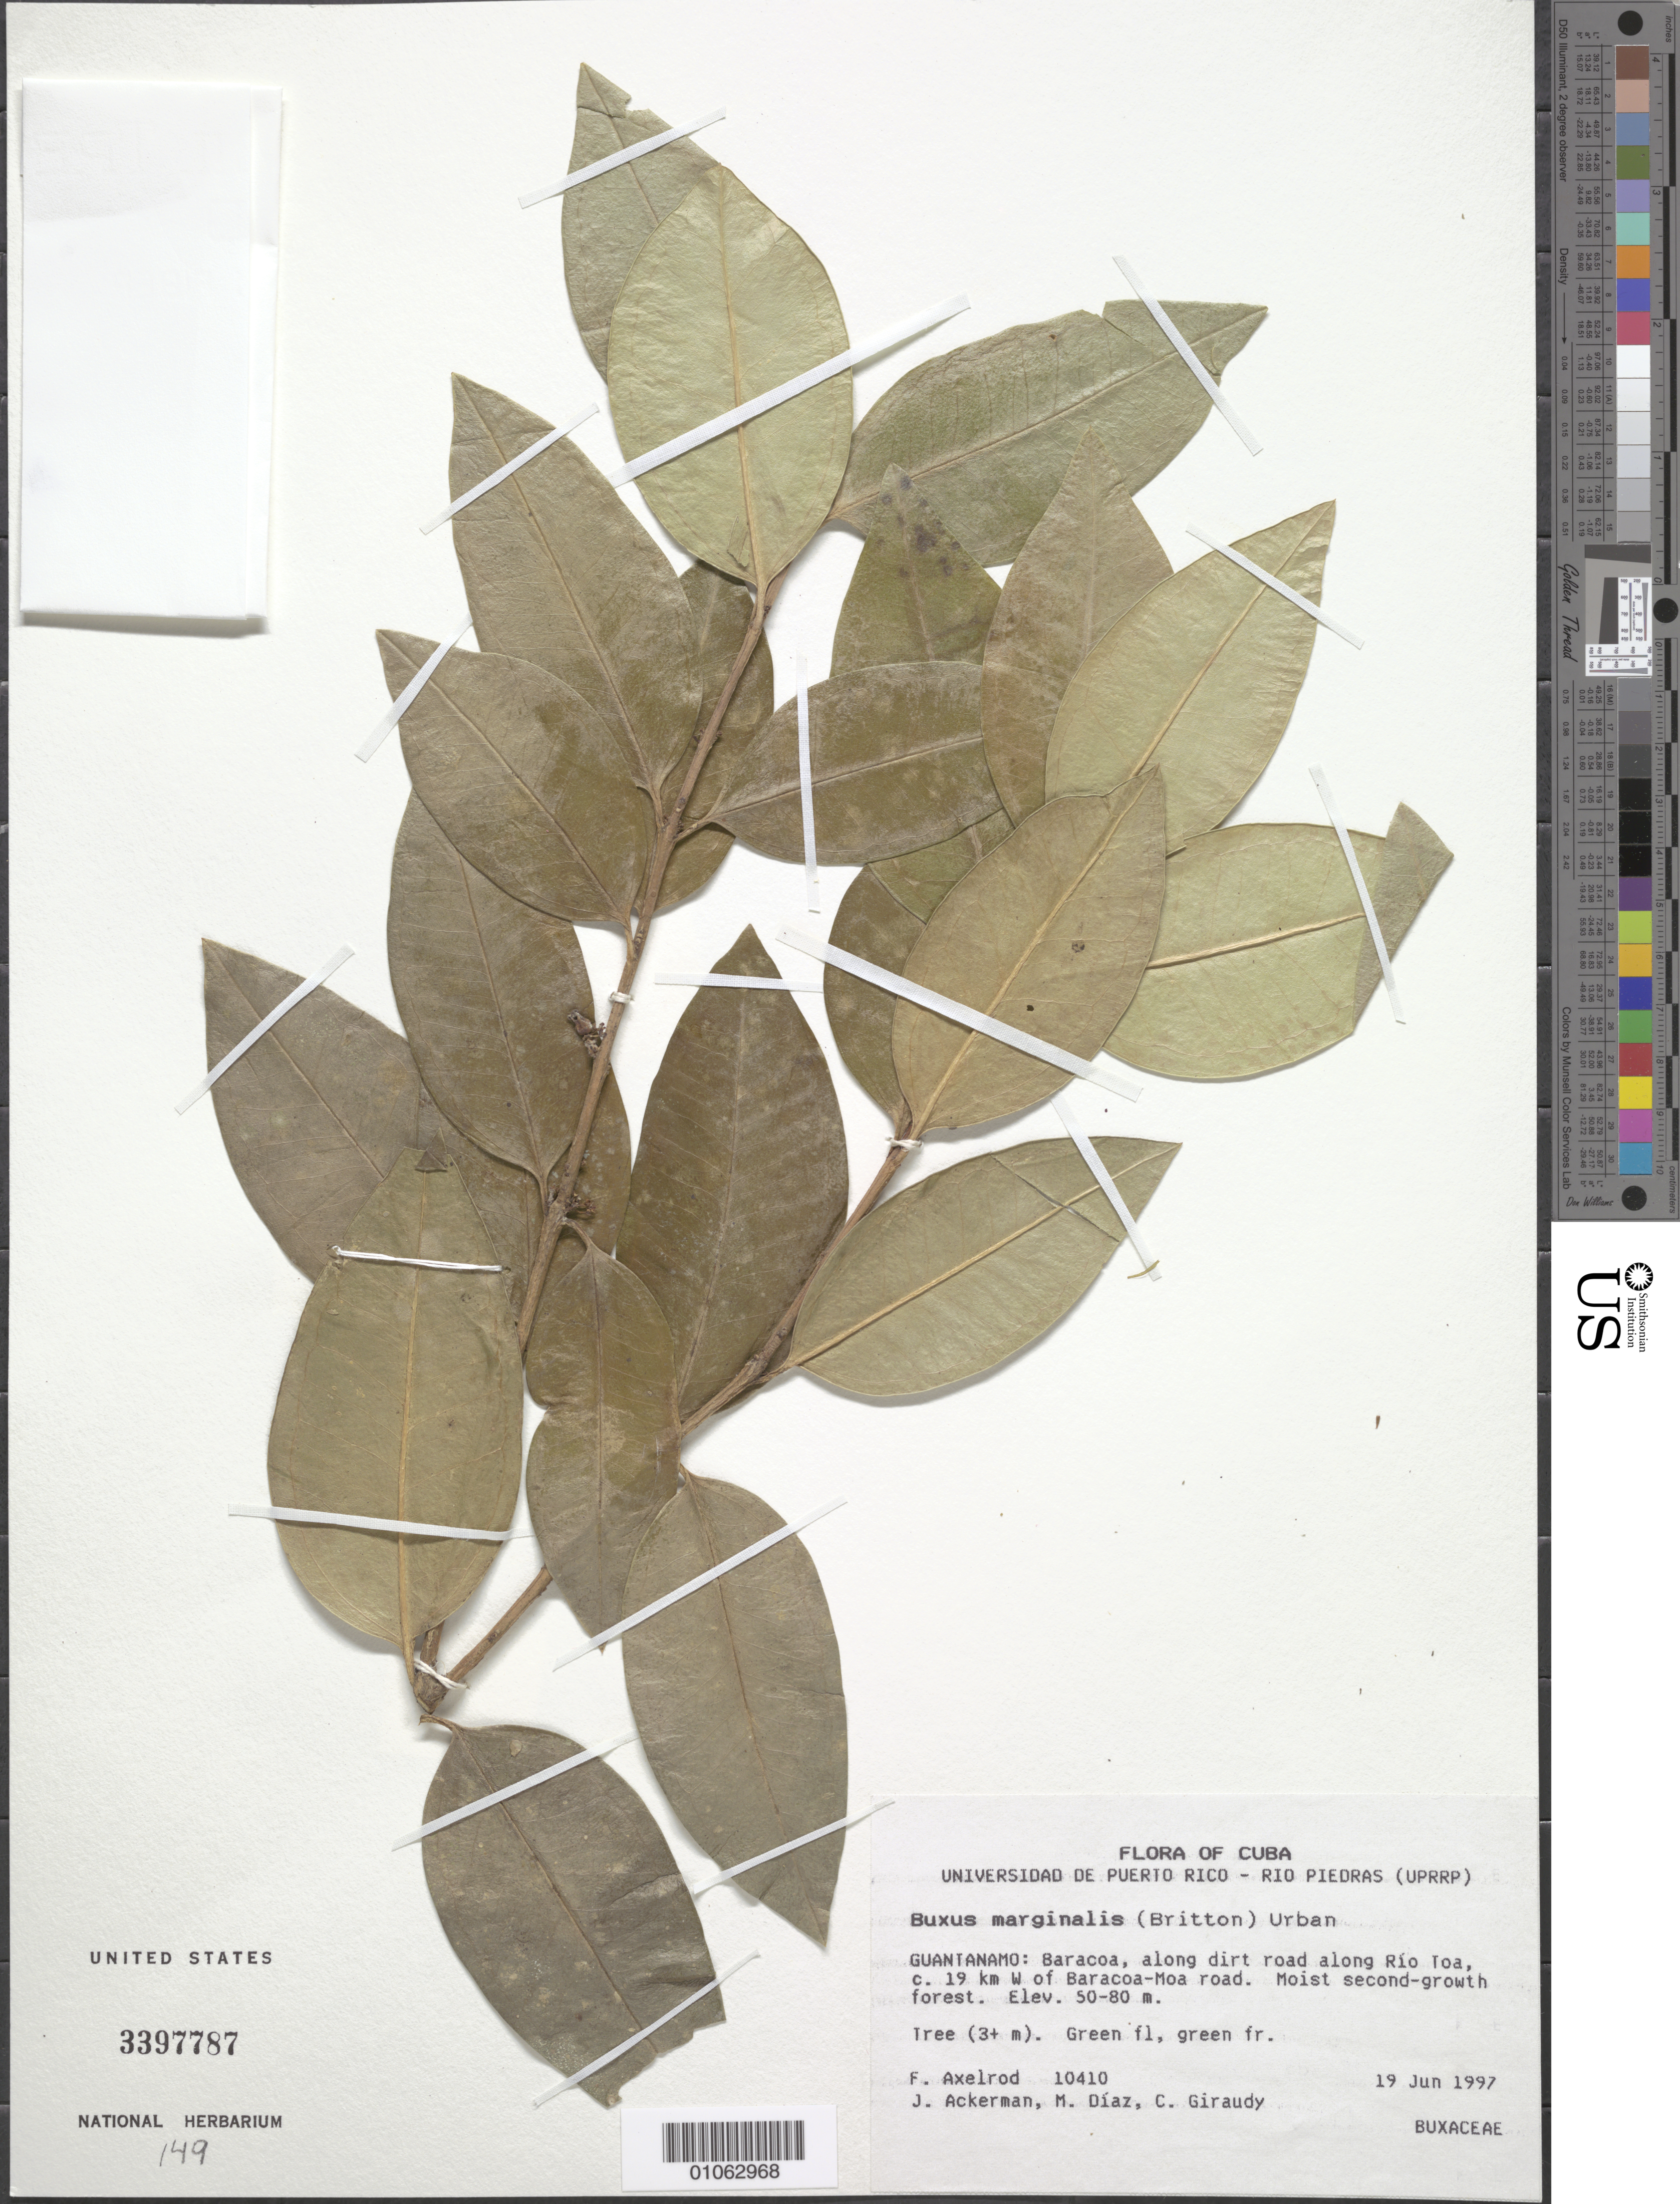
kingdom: Plantae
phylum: Tracheophyta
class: Magnoliopsida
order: Buxales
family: Buxaceae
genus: Buxus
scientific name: Buxus marginalis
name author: (Britton) Urb.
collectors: F. S. Axelrod, J. D. Ackerman, M. Díaz & C. Giraudy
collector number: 10410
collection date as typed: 19 Jul 1997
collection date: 1997-07-19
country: Cuba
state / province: Guantánamo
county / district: Baracoa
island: Cuba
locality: Along dirt road along rio Toa, c. 19km W of Baracoa-Moa road. Moist second-growth forest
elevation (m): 50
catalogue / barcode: US 3397787